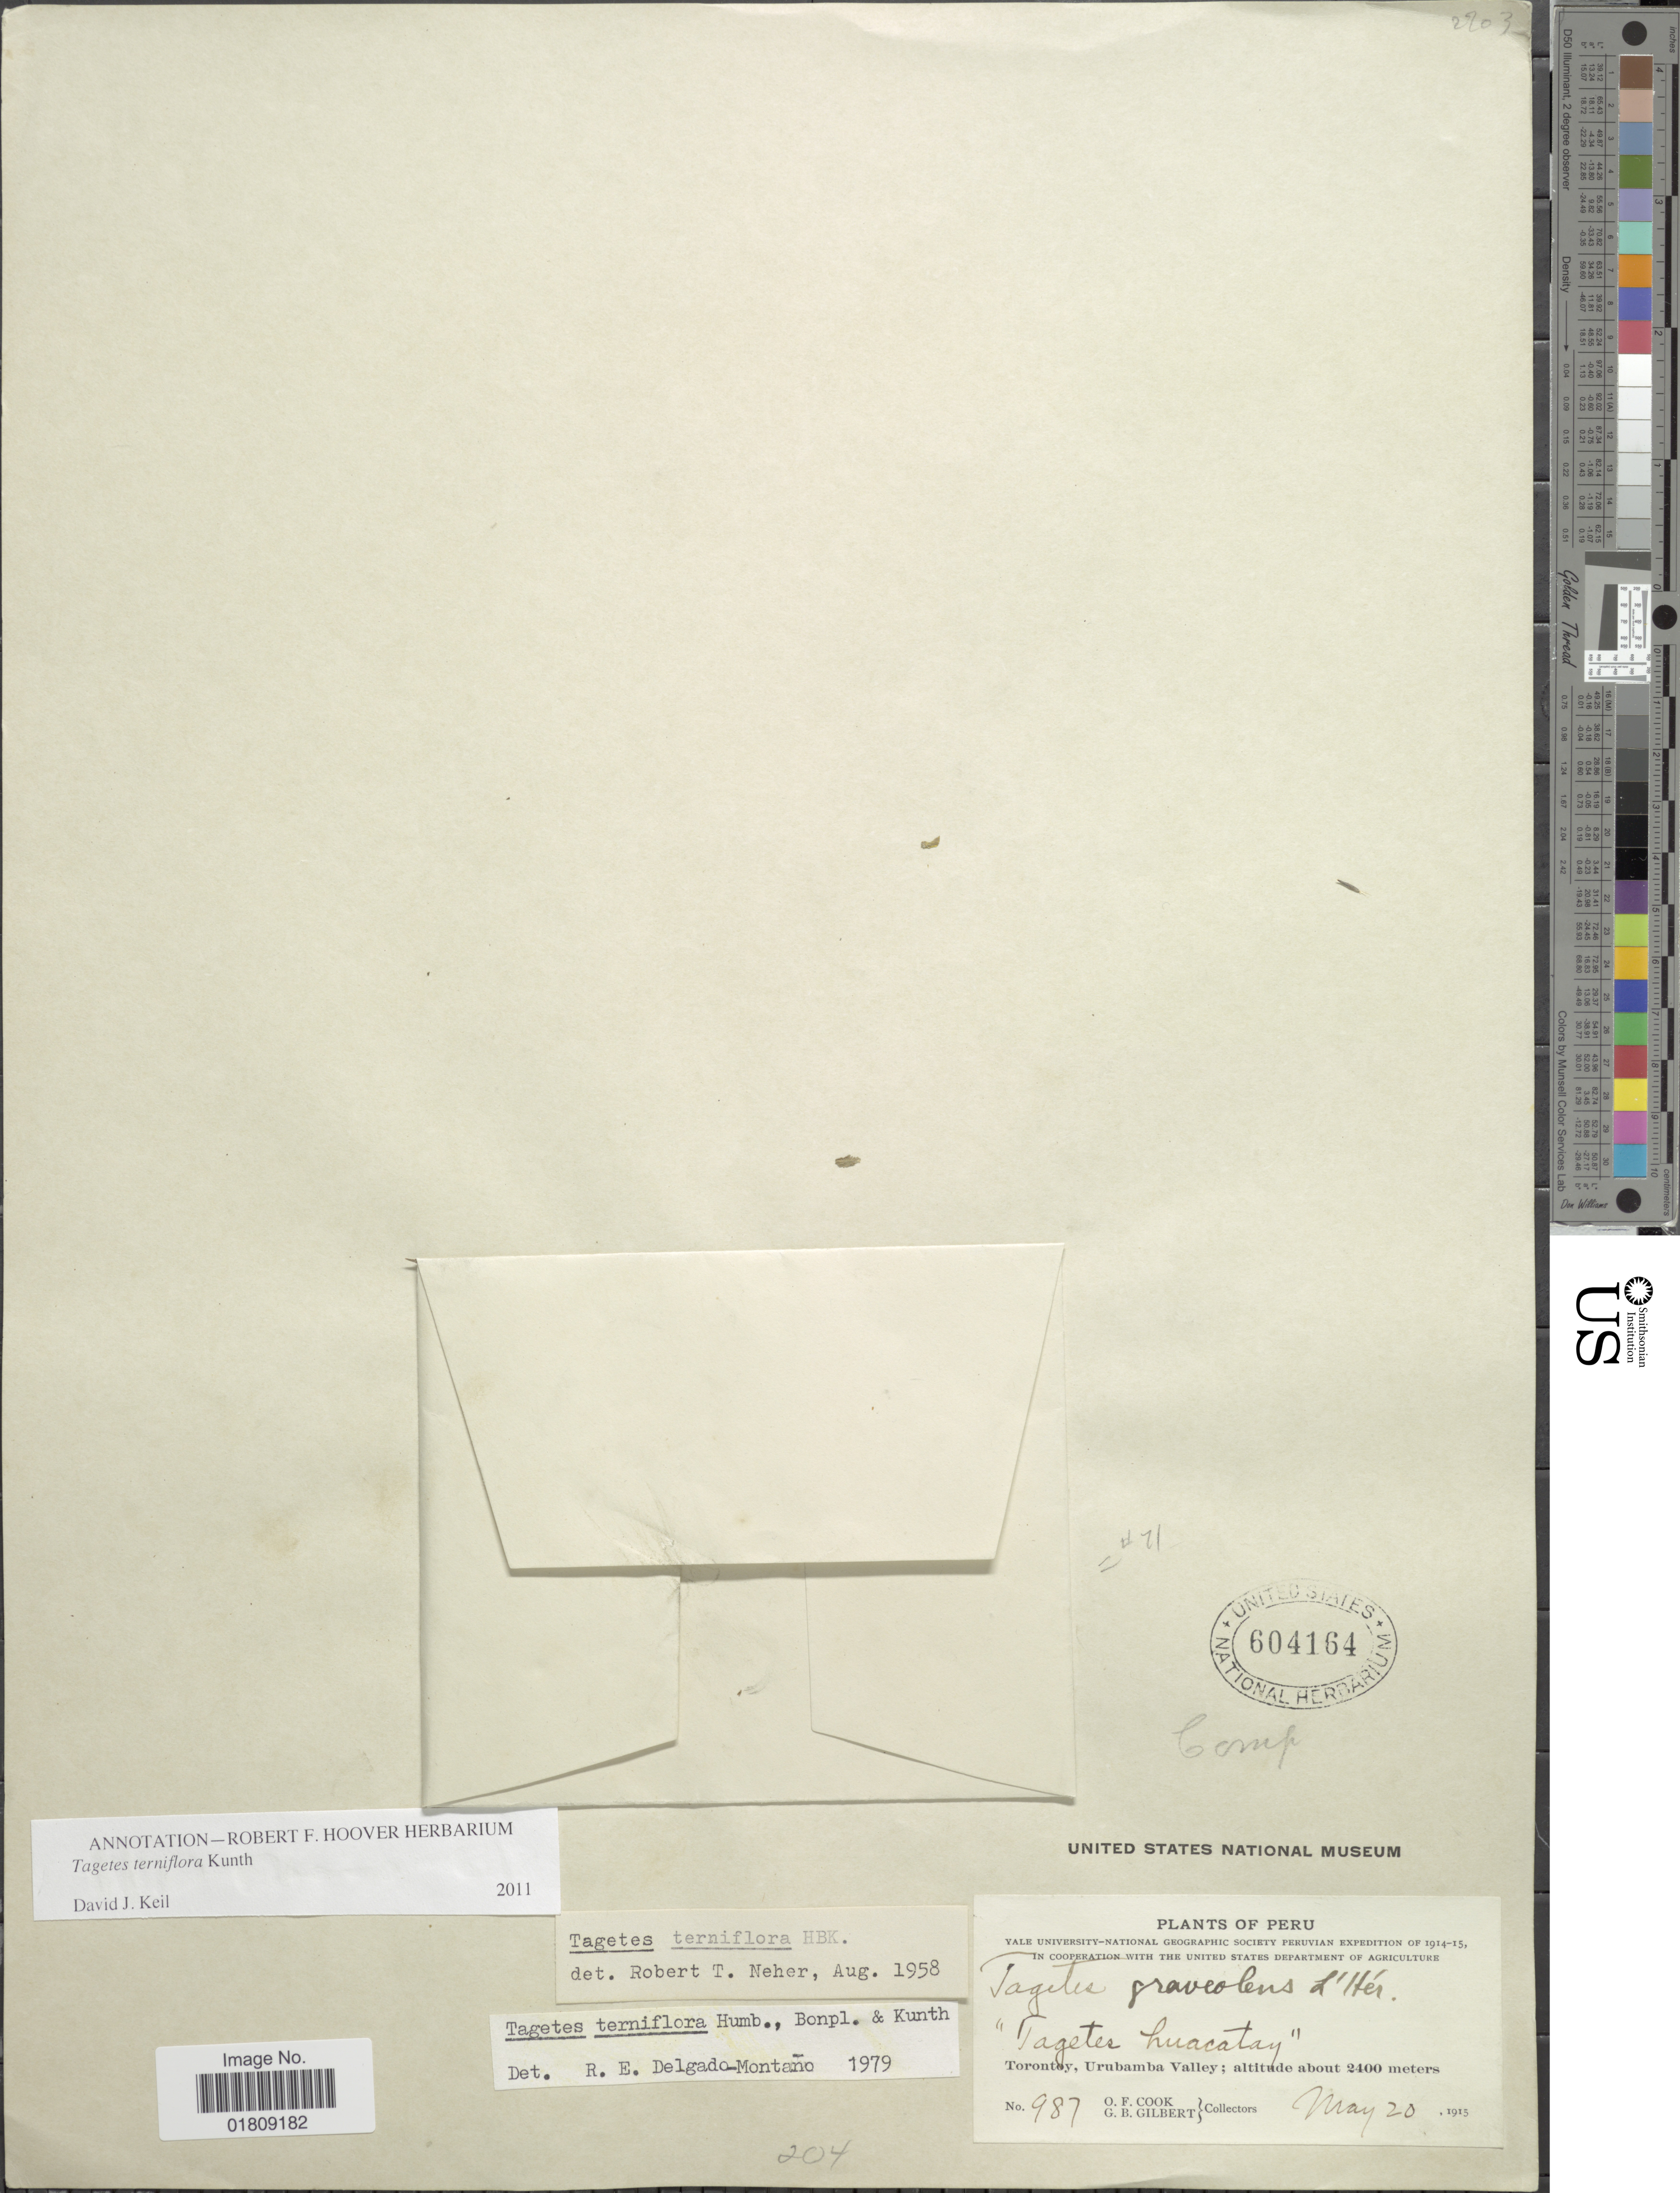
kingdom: Plantae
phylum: Tracheophyta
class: Magnoliopsida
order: Asterales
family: Asteraceae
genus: Tagetes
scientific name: Tagetes terniflora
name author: Kunth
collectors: O. F. Cook & G. B. Gilbert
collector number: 987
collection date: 1915-05-20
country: Peru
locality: Torontoy, Urubamba Valley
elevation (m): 2400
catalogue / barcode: US 604164